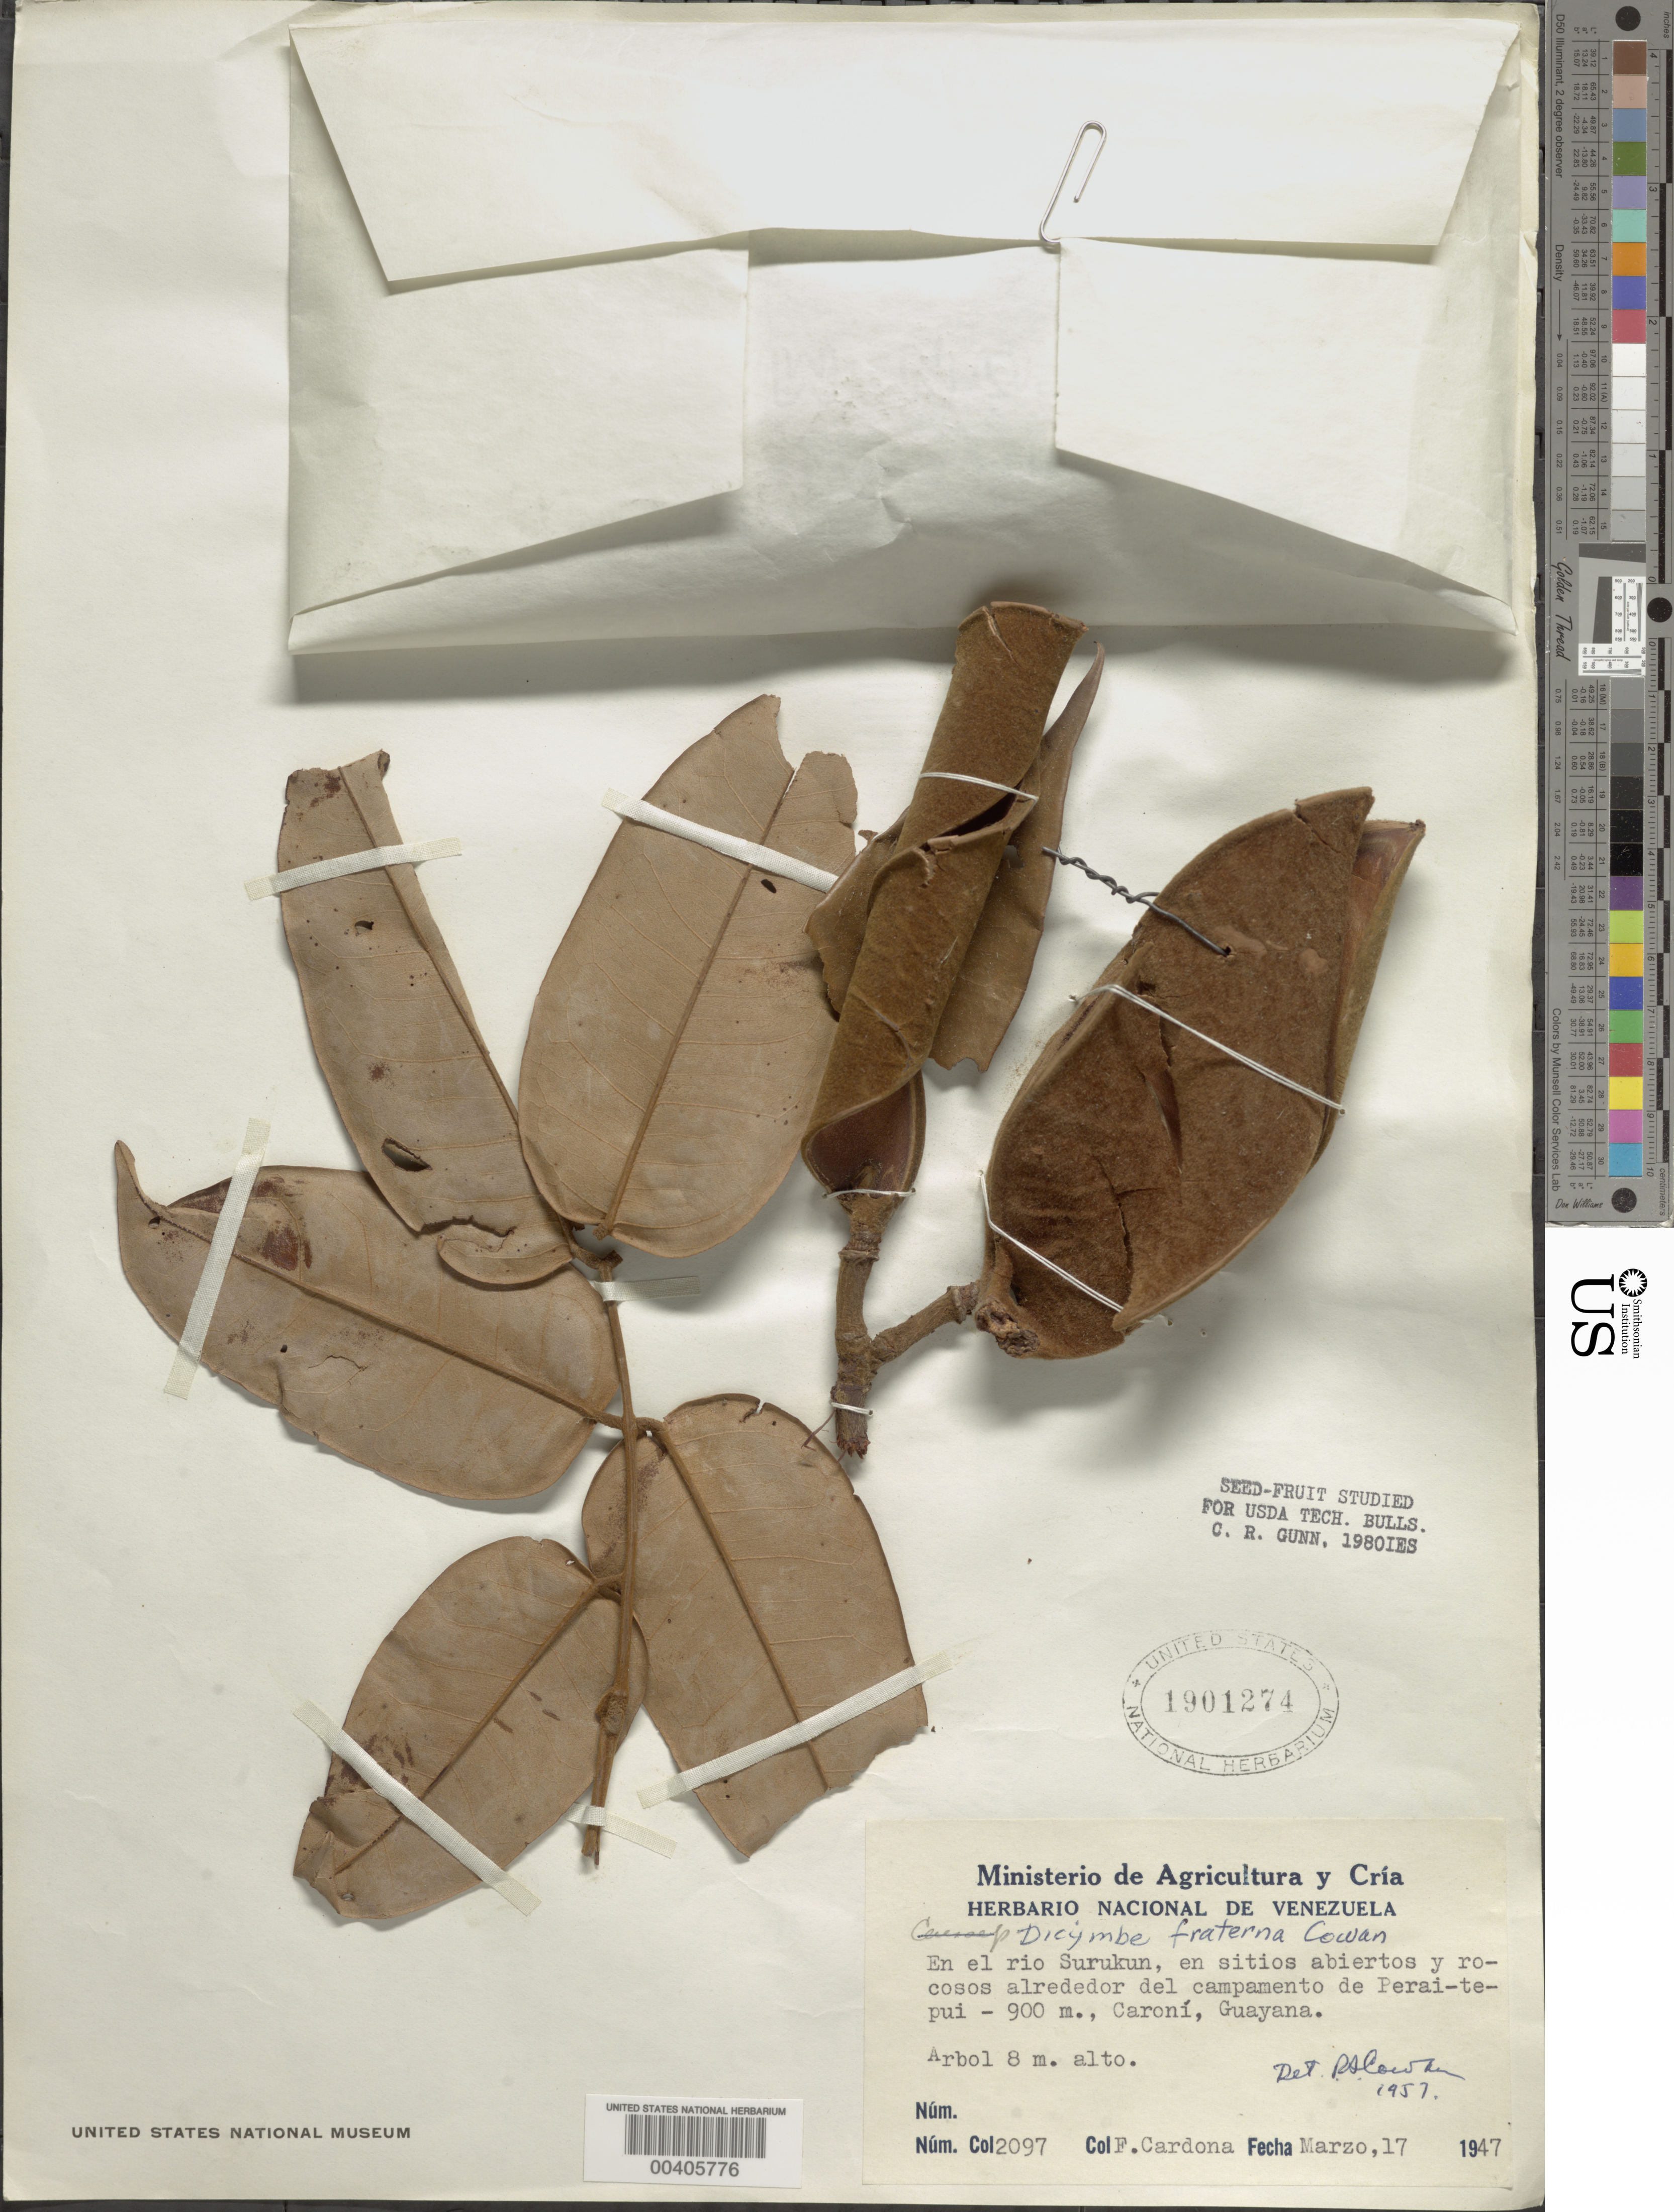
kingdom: Plantae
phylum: Tracheophyta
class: Magnoliopsida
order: Fabales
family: Fabaceae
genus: Dicymbe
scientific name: Dicymbe fraterna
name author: R.S. Cowan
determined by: Cowan, R. S.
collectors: F. Cardona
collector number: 2097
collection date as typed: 17 Mar 1947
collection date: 1947-03-17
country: Venezuela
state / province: Bolívar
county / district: Caroni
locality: Perai-tepui, Guayana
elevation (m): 900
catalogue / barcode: US 1901274